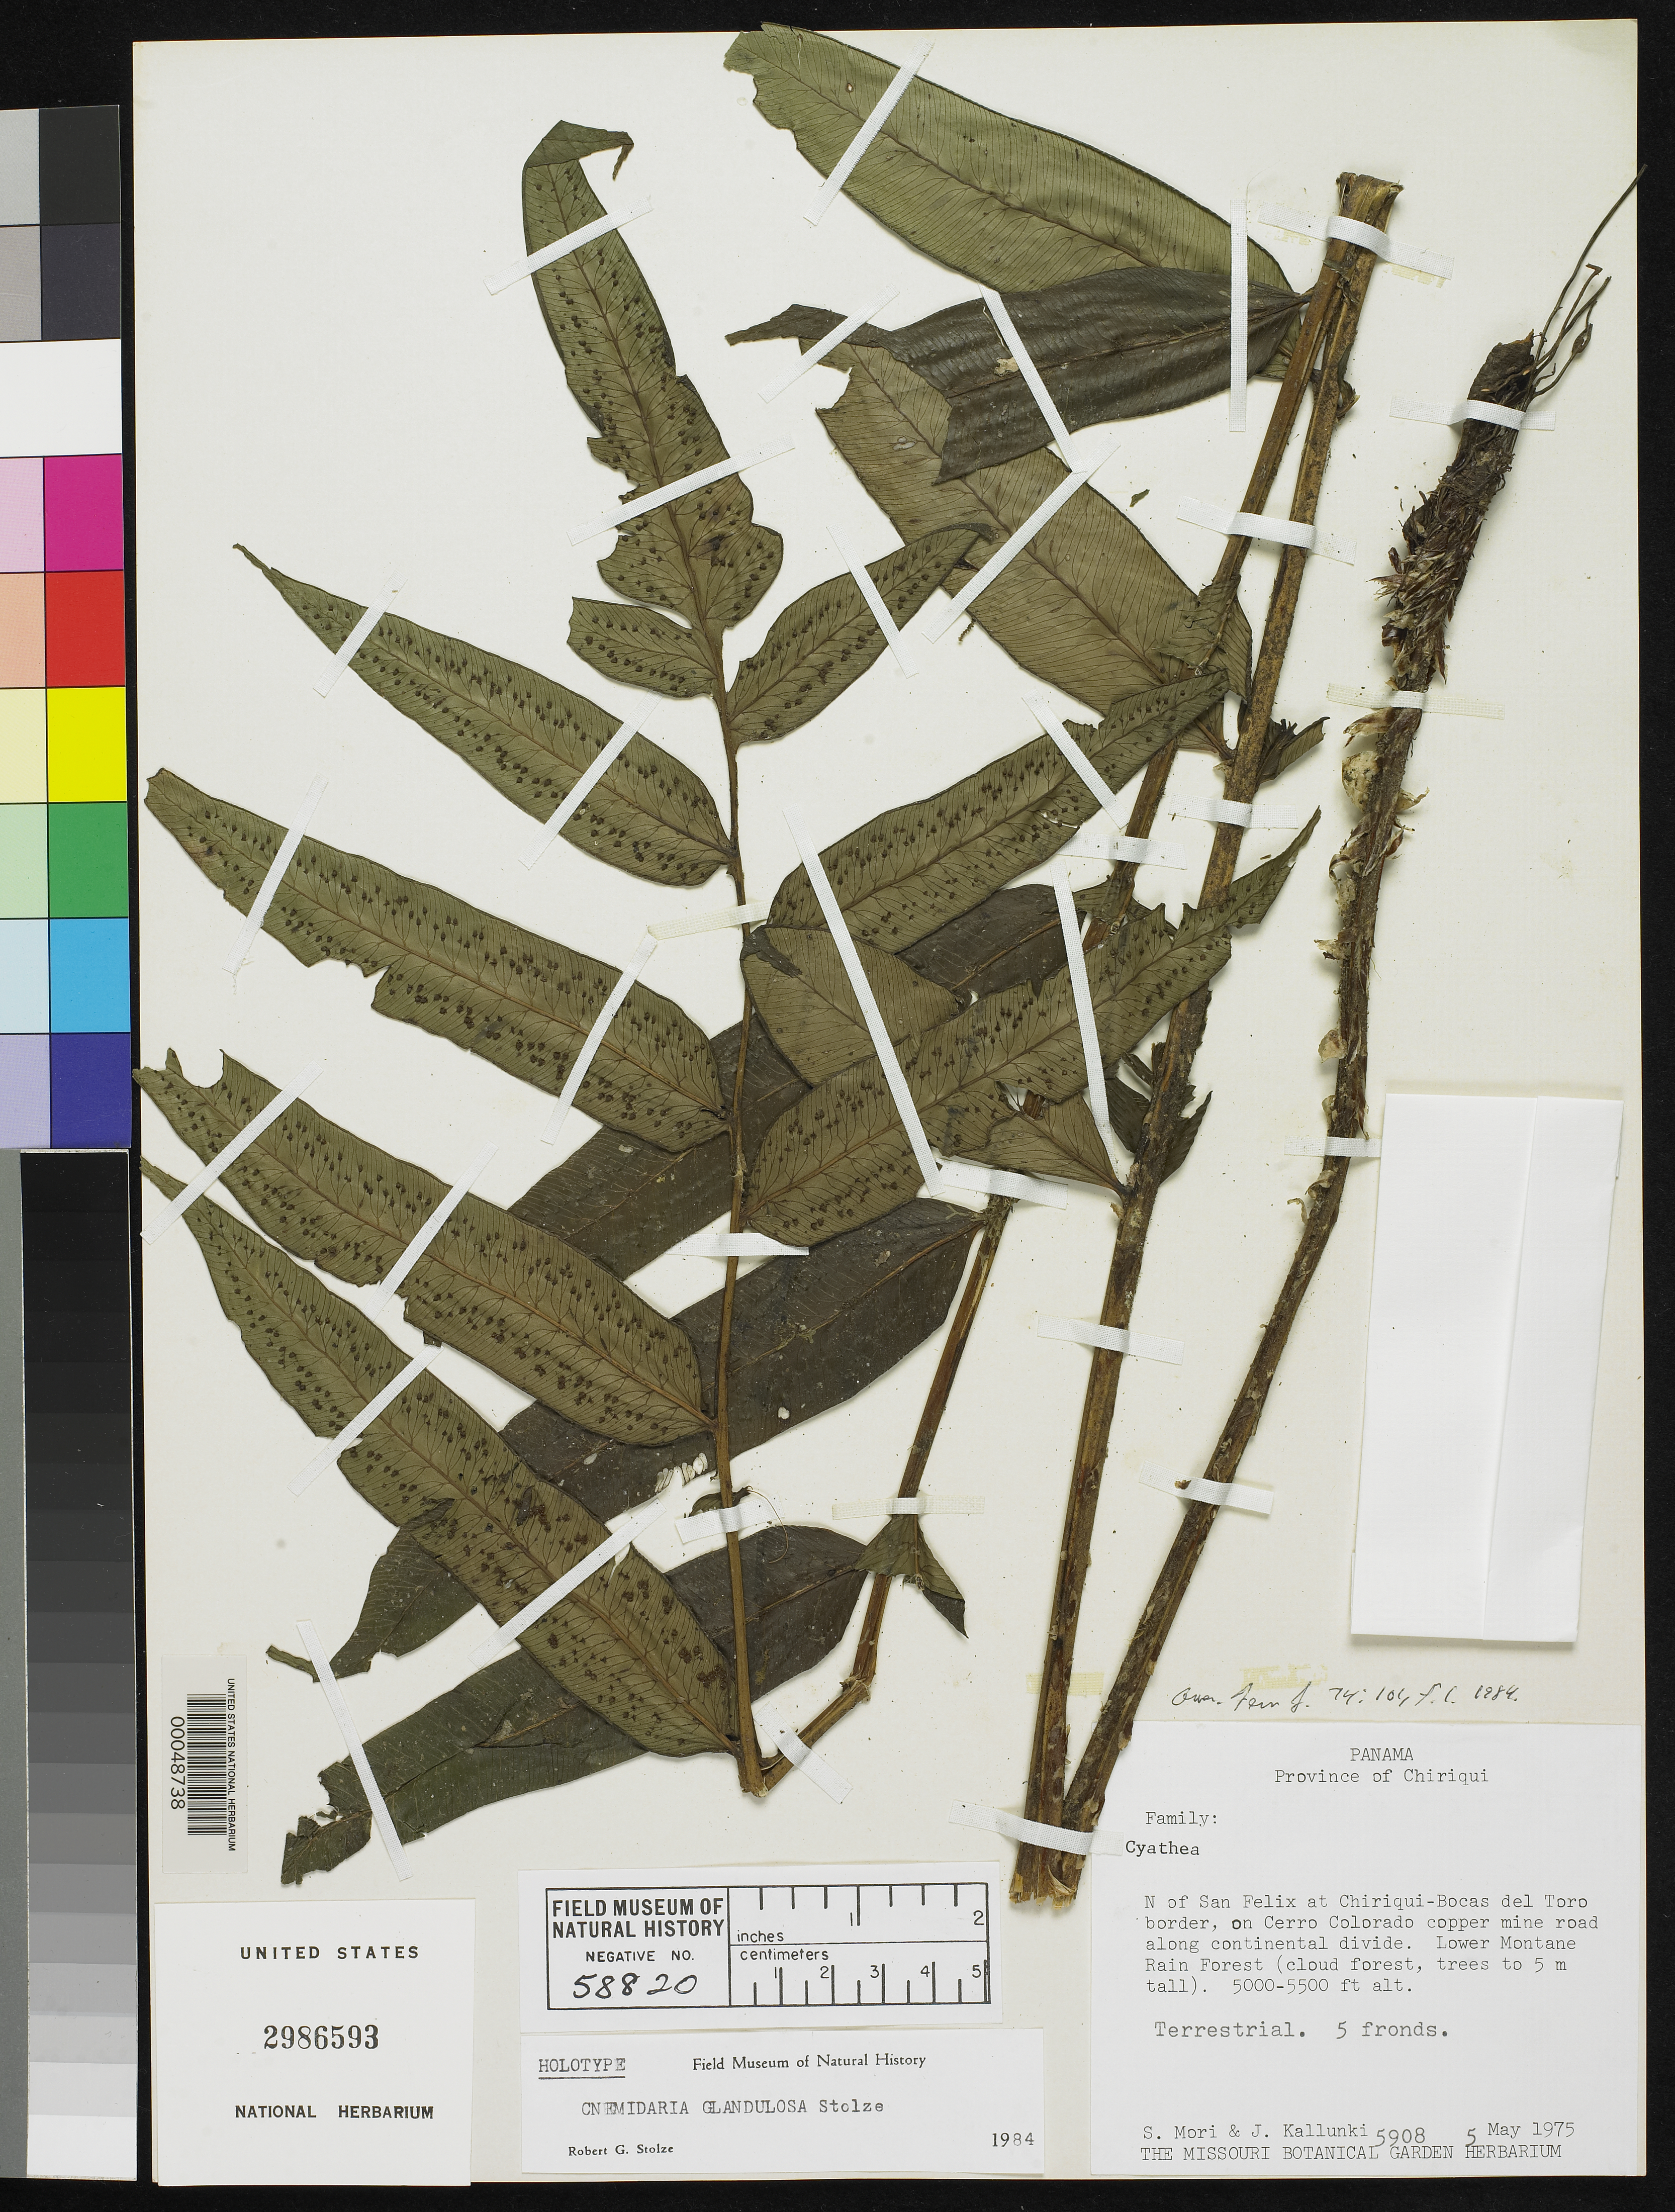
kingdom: Plantae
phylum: Tracheophyta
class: Polypodiopsida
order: Cyatheales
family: Cyatheaceae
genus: Cnemidaria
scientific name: Cnemidaria grandulosa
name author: Stolze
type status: Holotype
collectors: S. Mori & J. Kallunki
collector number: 5908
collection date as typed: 05 May 1975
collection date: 1975-05-05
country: Panama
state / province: Chiriquí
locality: Bocas del Toro, N of San Felix at Chiriqui-Bocas del Toro border on Cerro Colorado copper minroad along Continental Divide.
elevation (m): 1524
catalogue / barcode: US 2986593